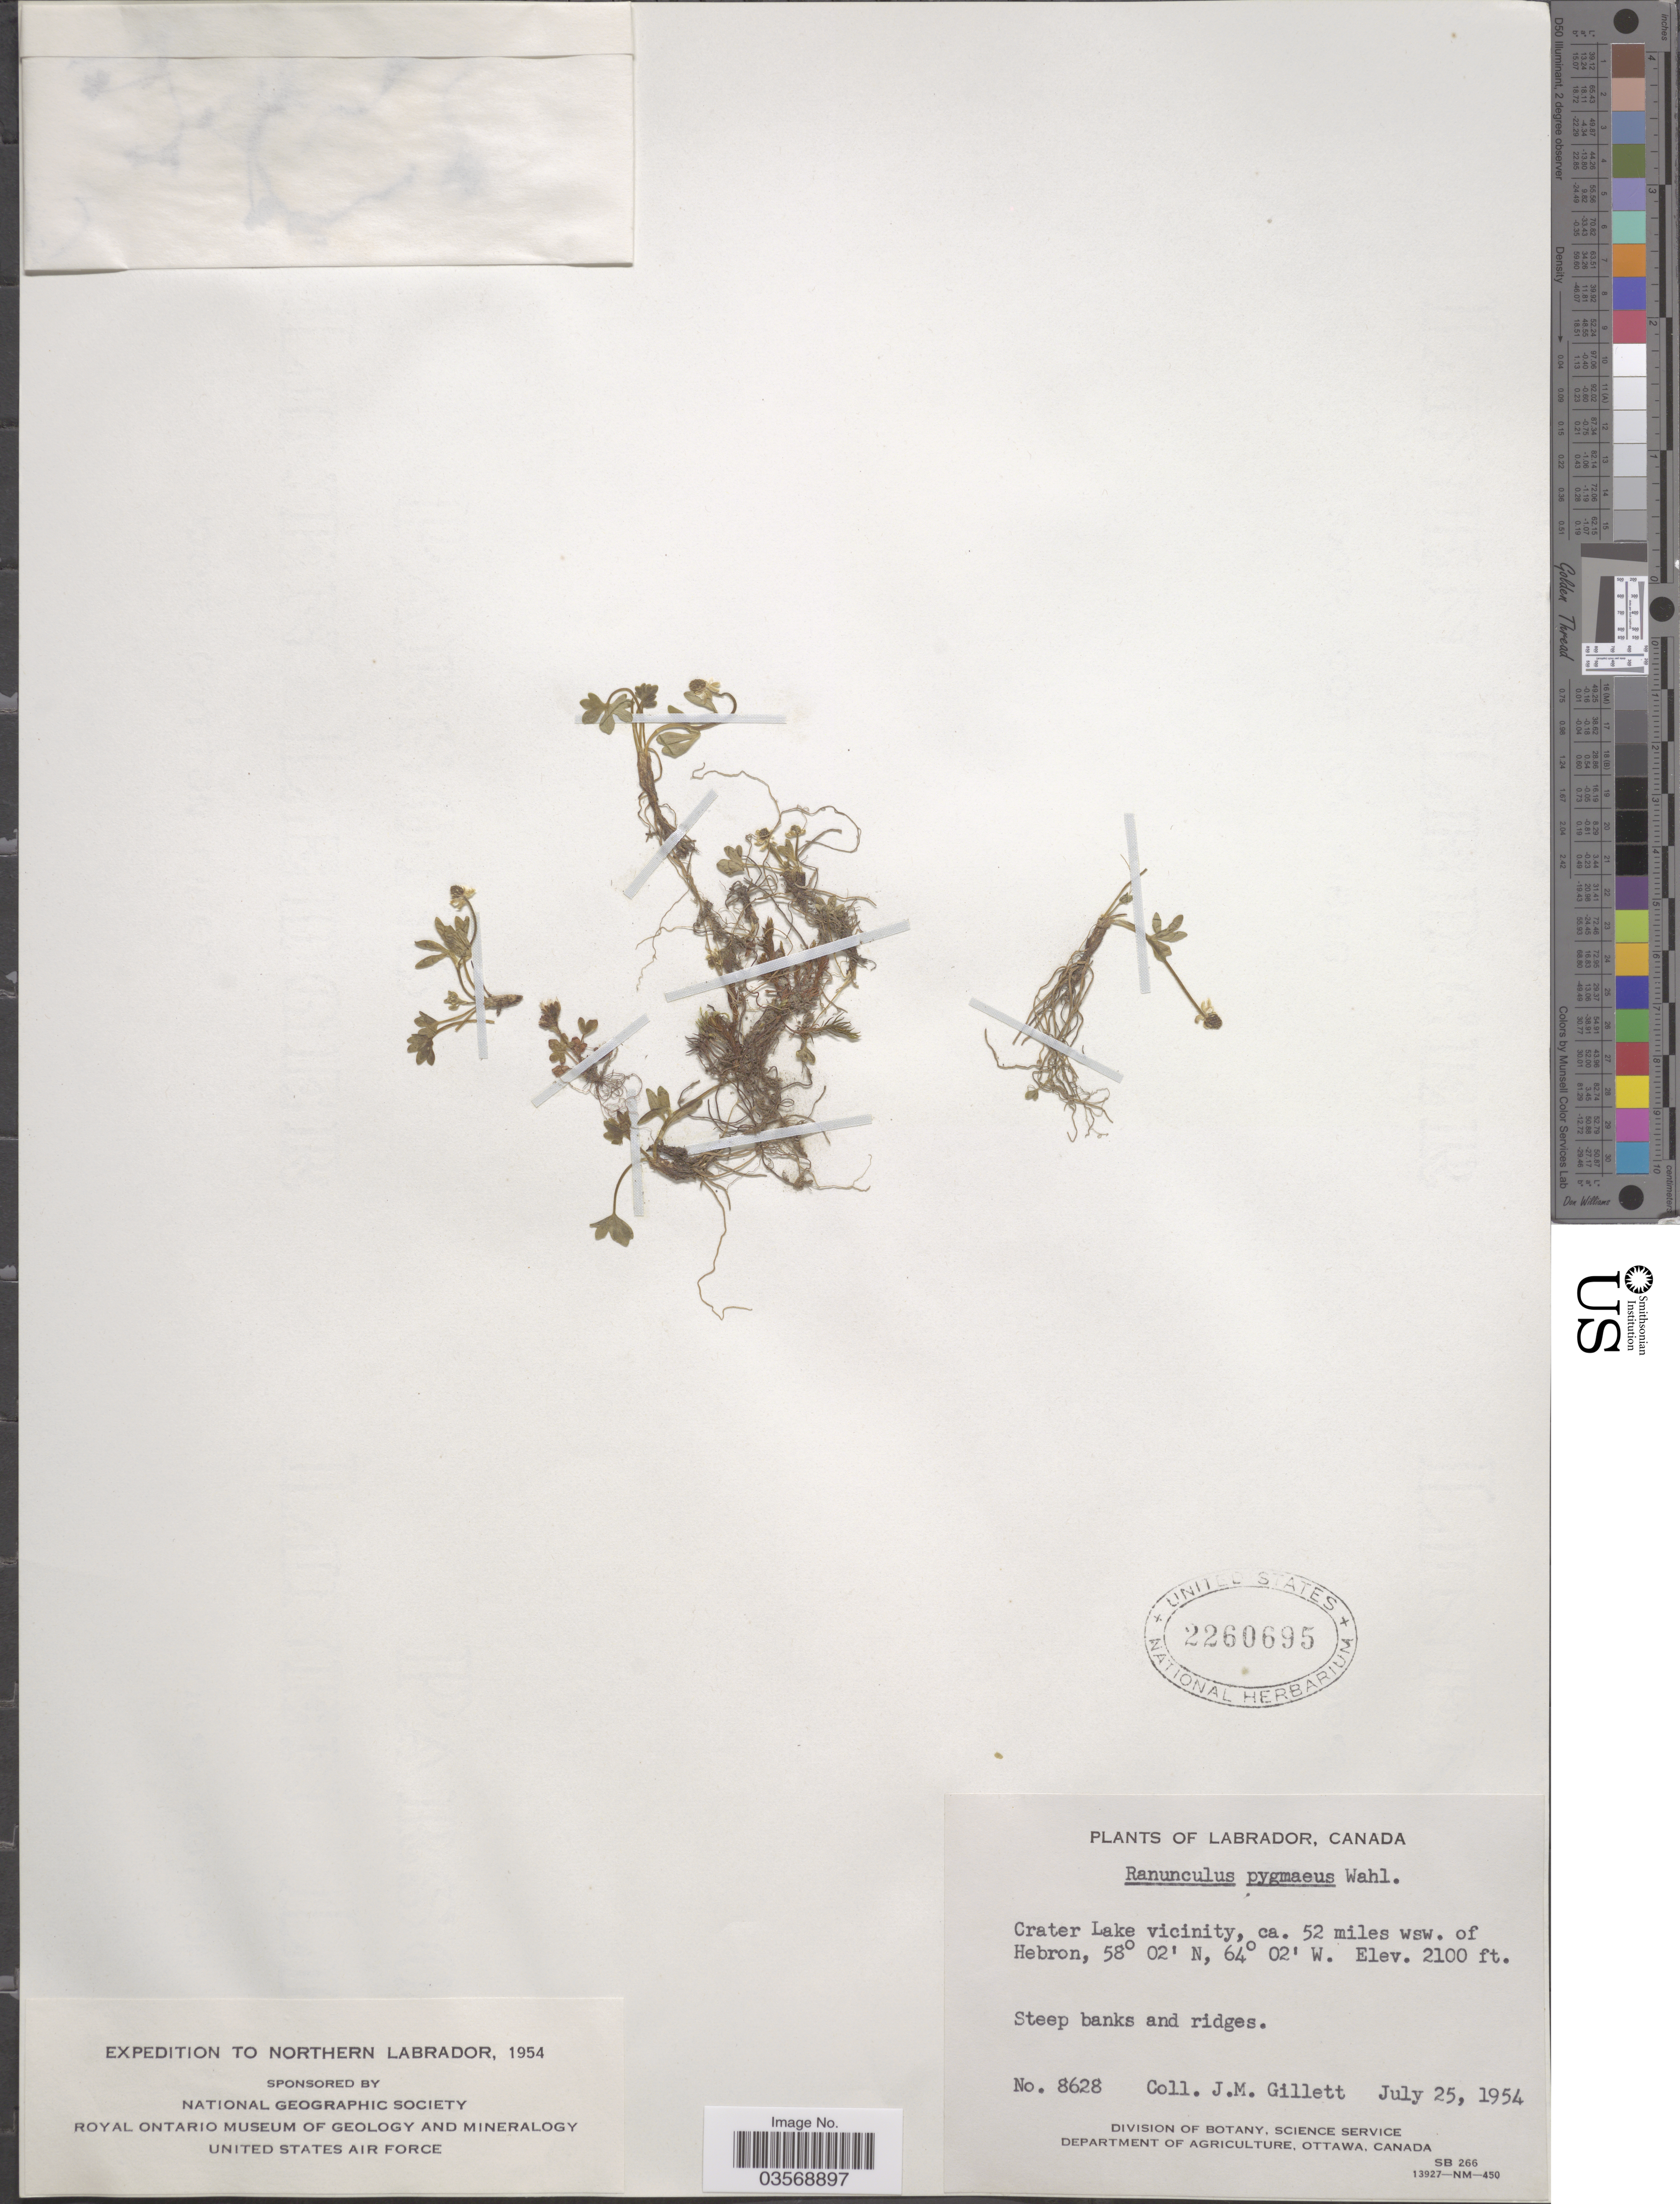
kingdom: Plantae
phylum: Tracheophyta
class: Magnoliopsida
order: Ranunculales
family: Ranunculaceae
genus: Ranunculus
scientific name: Ranunculus pygmaeus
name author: Wahlenb.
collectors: J. M. Gillett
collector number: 8628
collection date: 1954-07-25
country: Canada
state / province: Newfoundland and Labrador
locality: Northern Labrador. Labrador. Crater Lake vicinity, ca. 52 miles wsw. of Hebron.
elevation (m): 640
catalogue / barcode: US 2260695